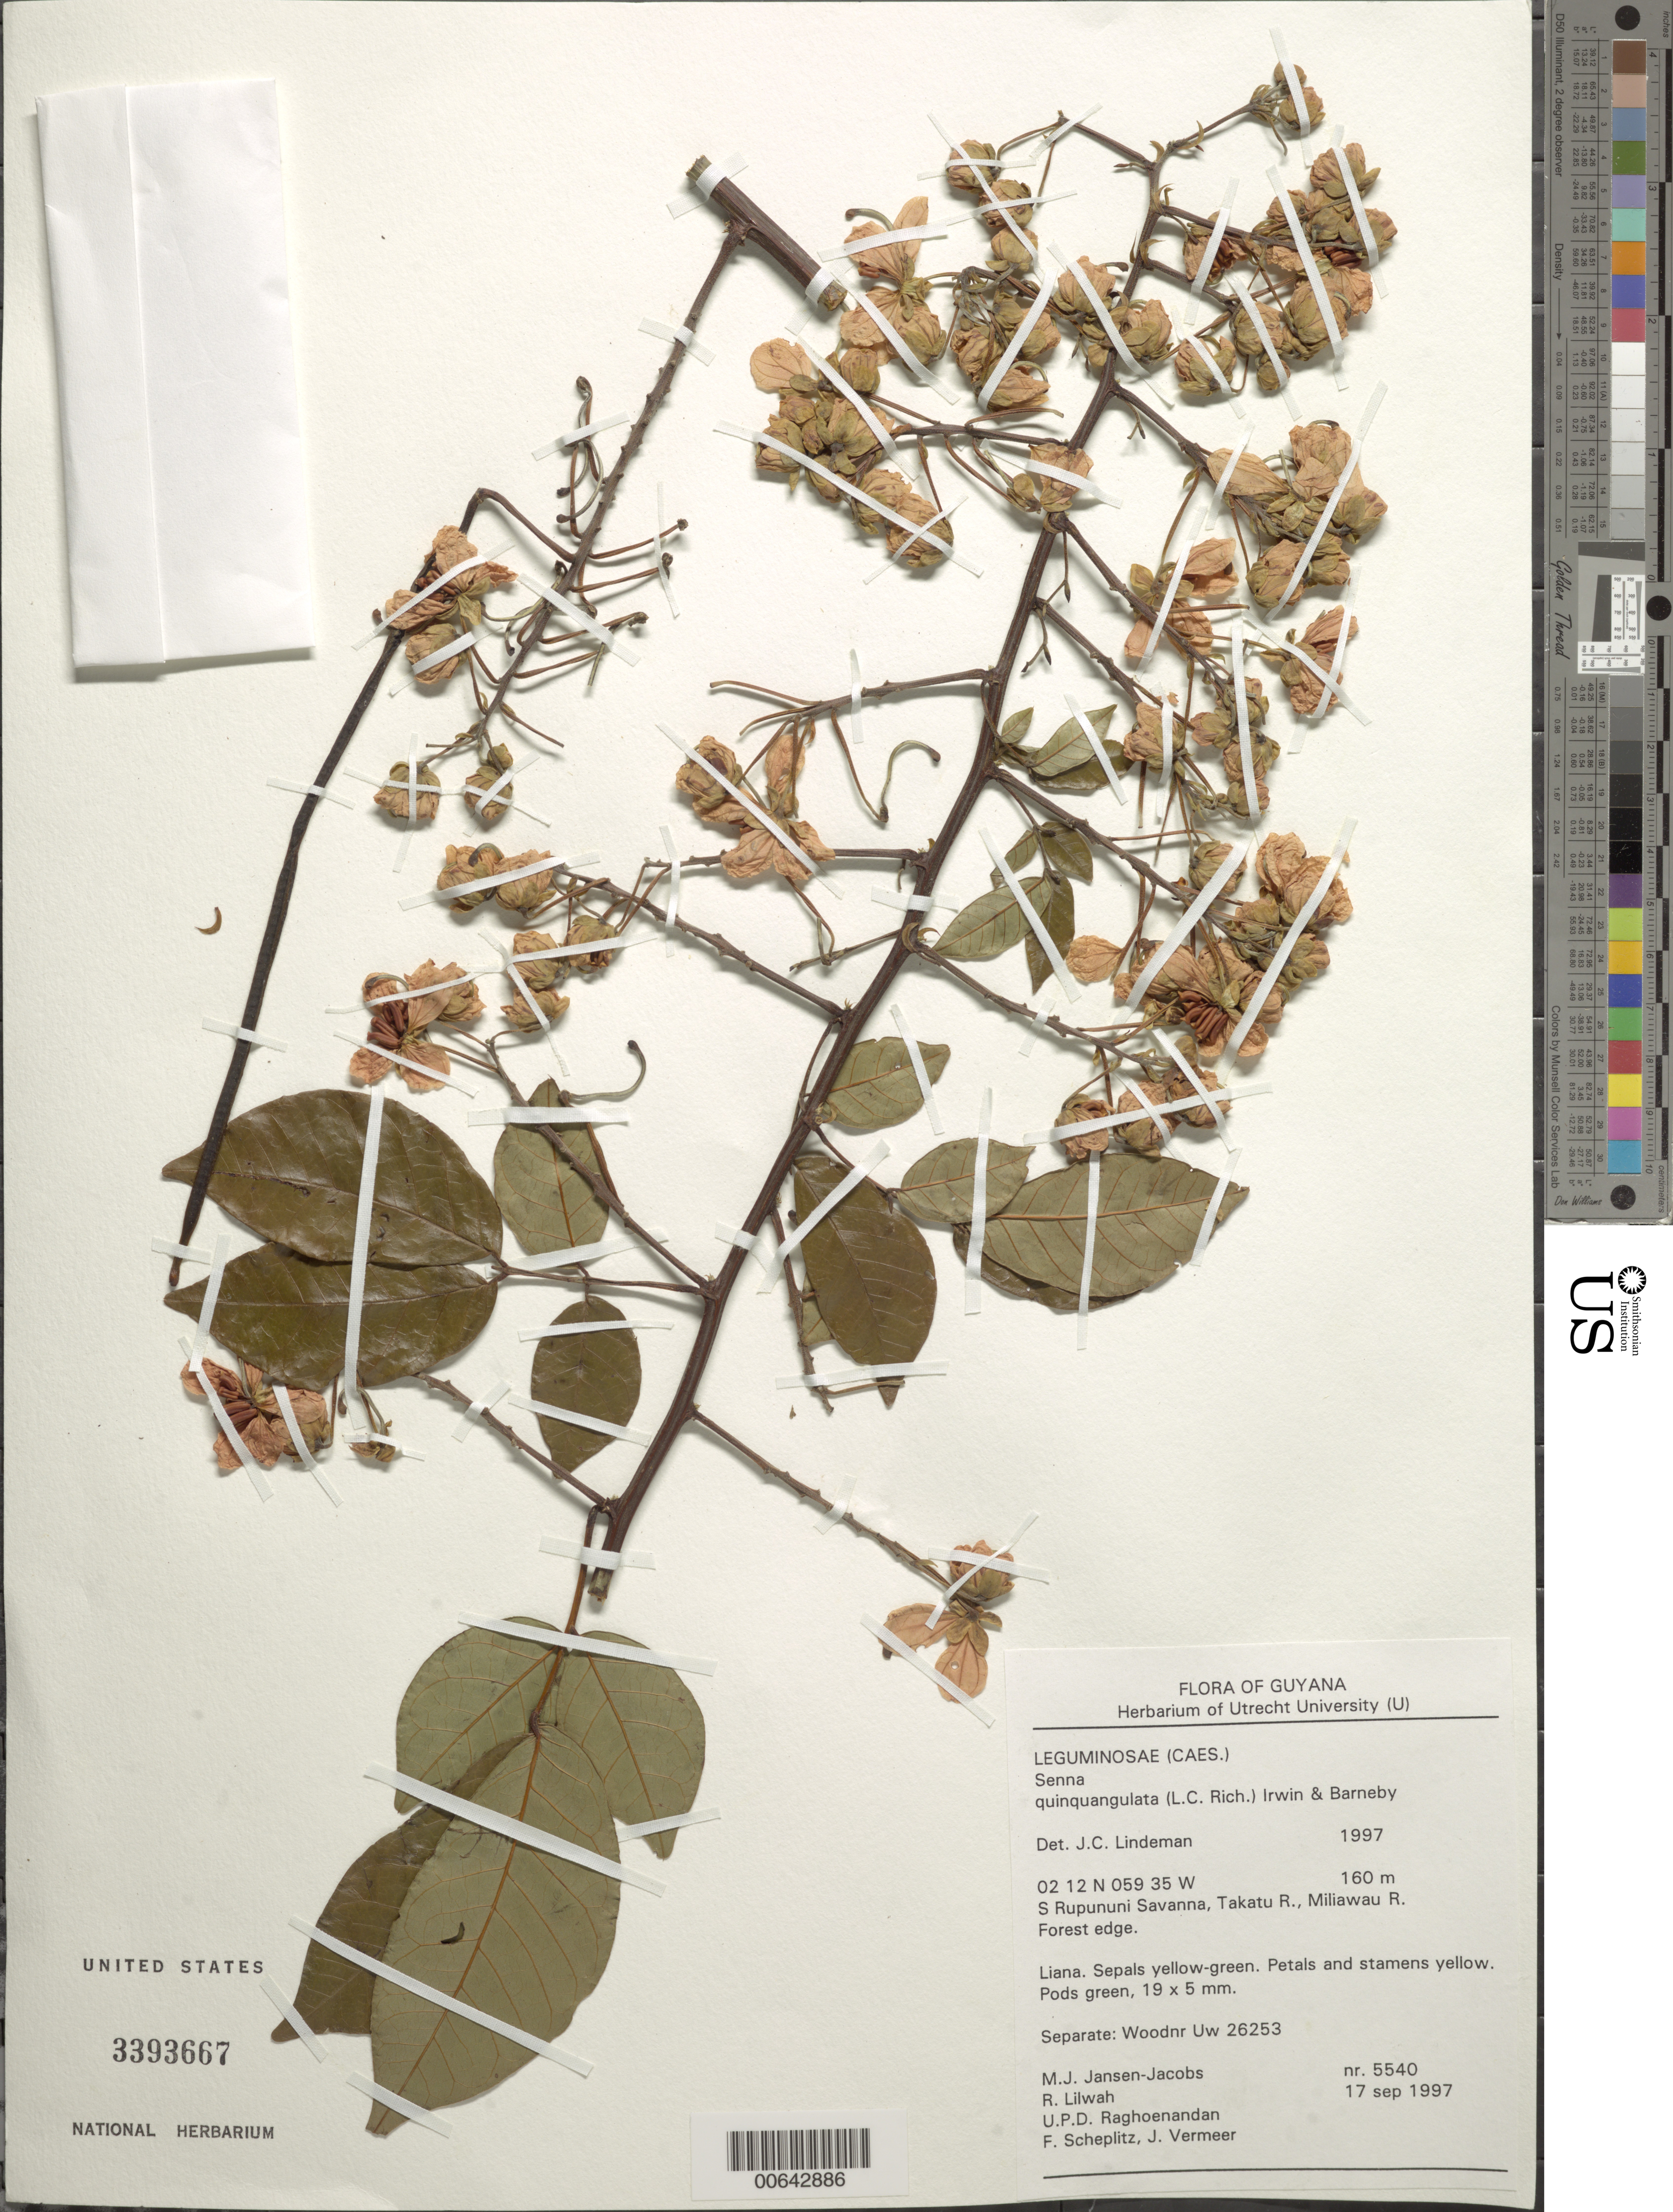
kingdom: Plantae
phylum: Tracheophyta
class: Magnoliopsida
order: Fabales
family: Fabaceae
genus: Senna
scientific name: Senna quinquangulata var. quinquangulata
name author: H.S. Irwin & Barneby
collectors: M. J. Jansen-Jacobs, R. Lilwah, U. Raghoenandan, F. Scheplitz & J. Vermeer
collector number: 5540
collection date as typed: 17-Sep-97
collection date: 1997-09-17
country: Guyana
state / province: U. Takutu-U. Essequibo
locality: S. Rupununi savanna, Takutu and Miliawau Rivers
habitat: Forest edge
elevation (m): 160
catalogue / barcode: US 3393667